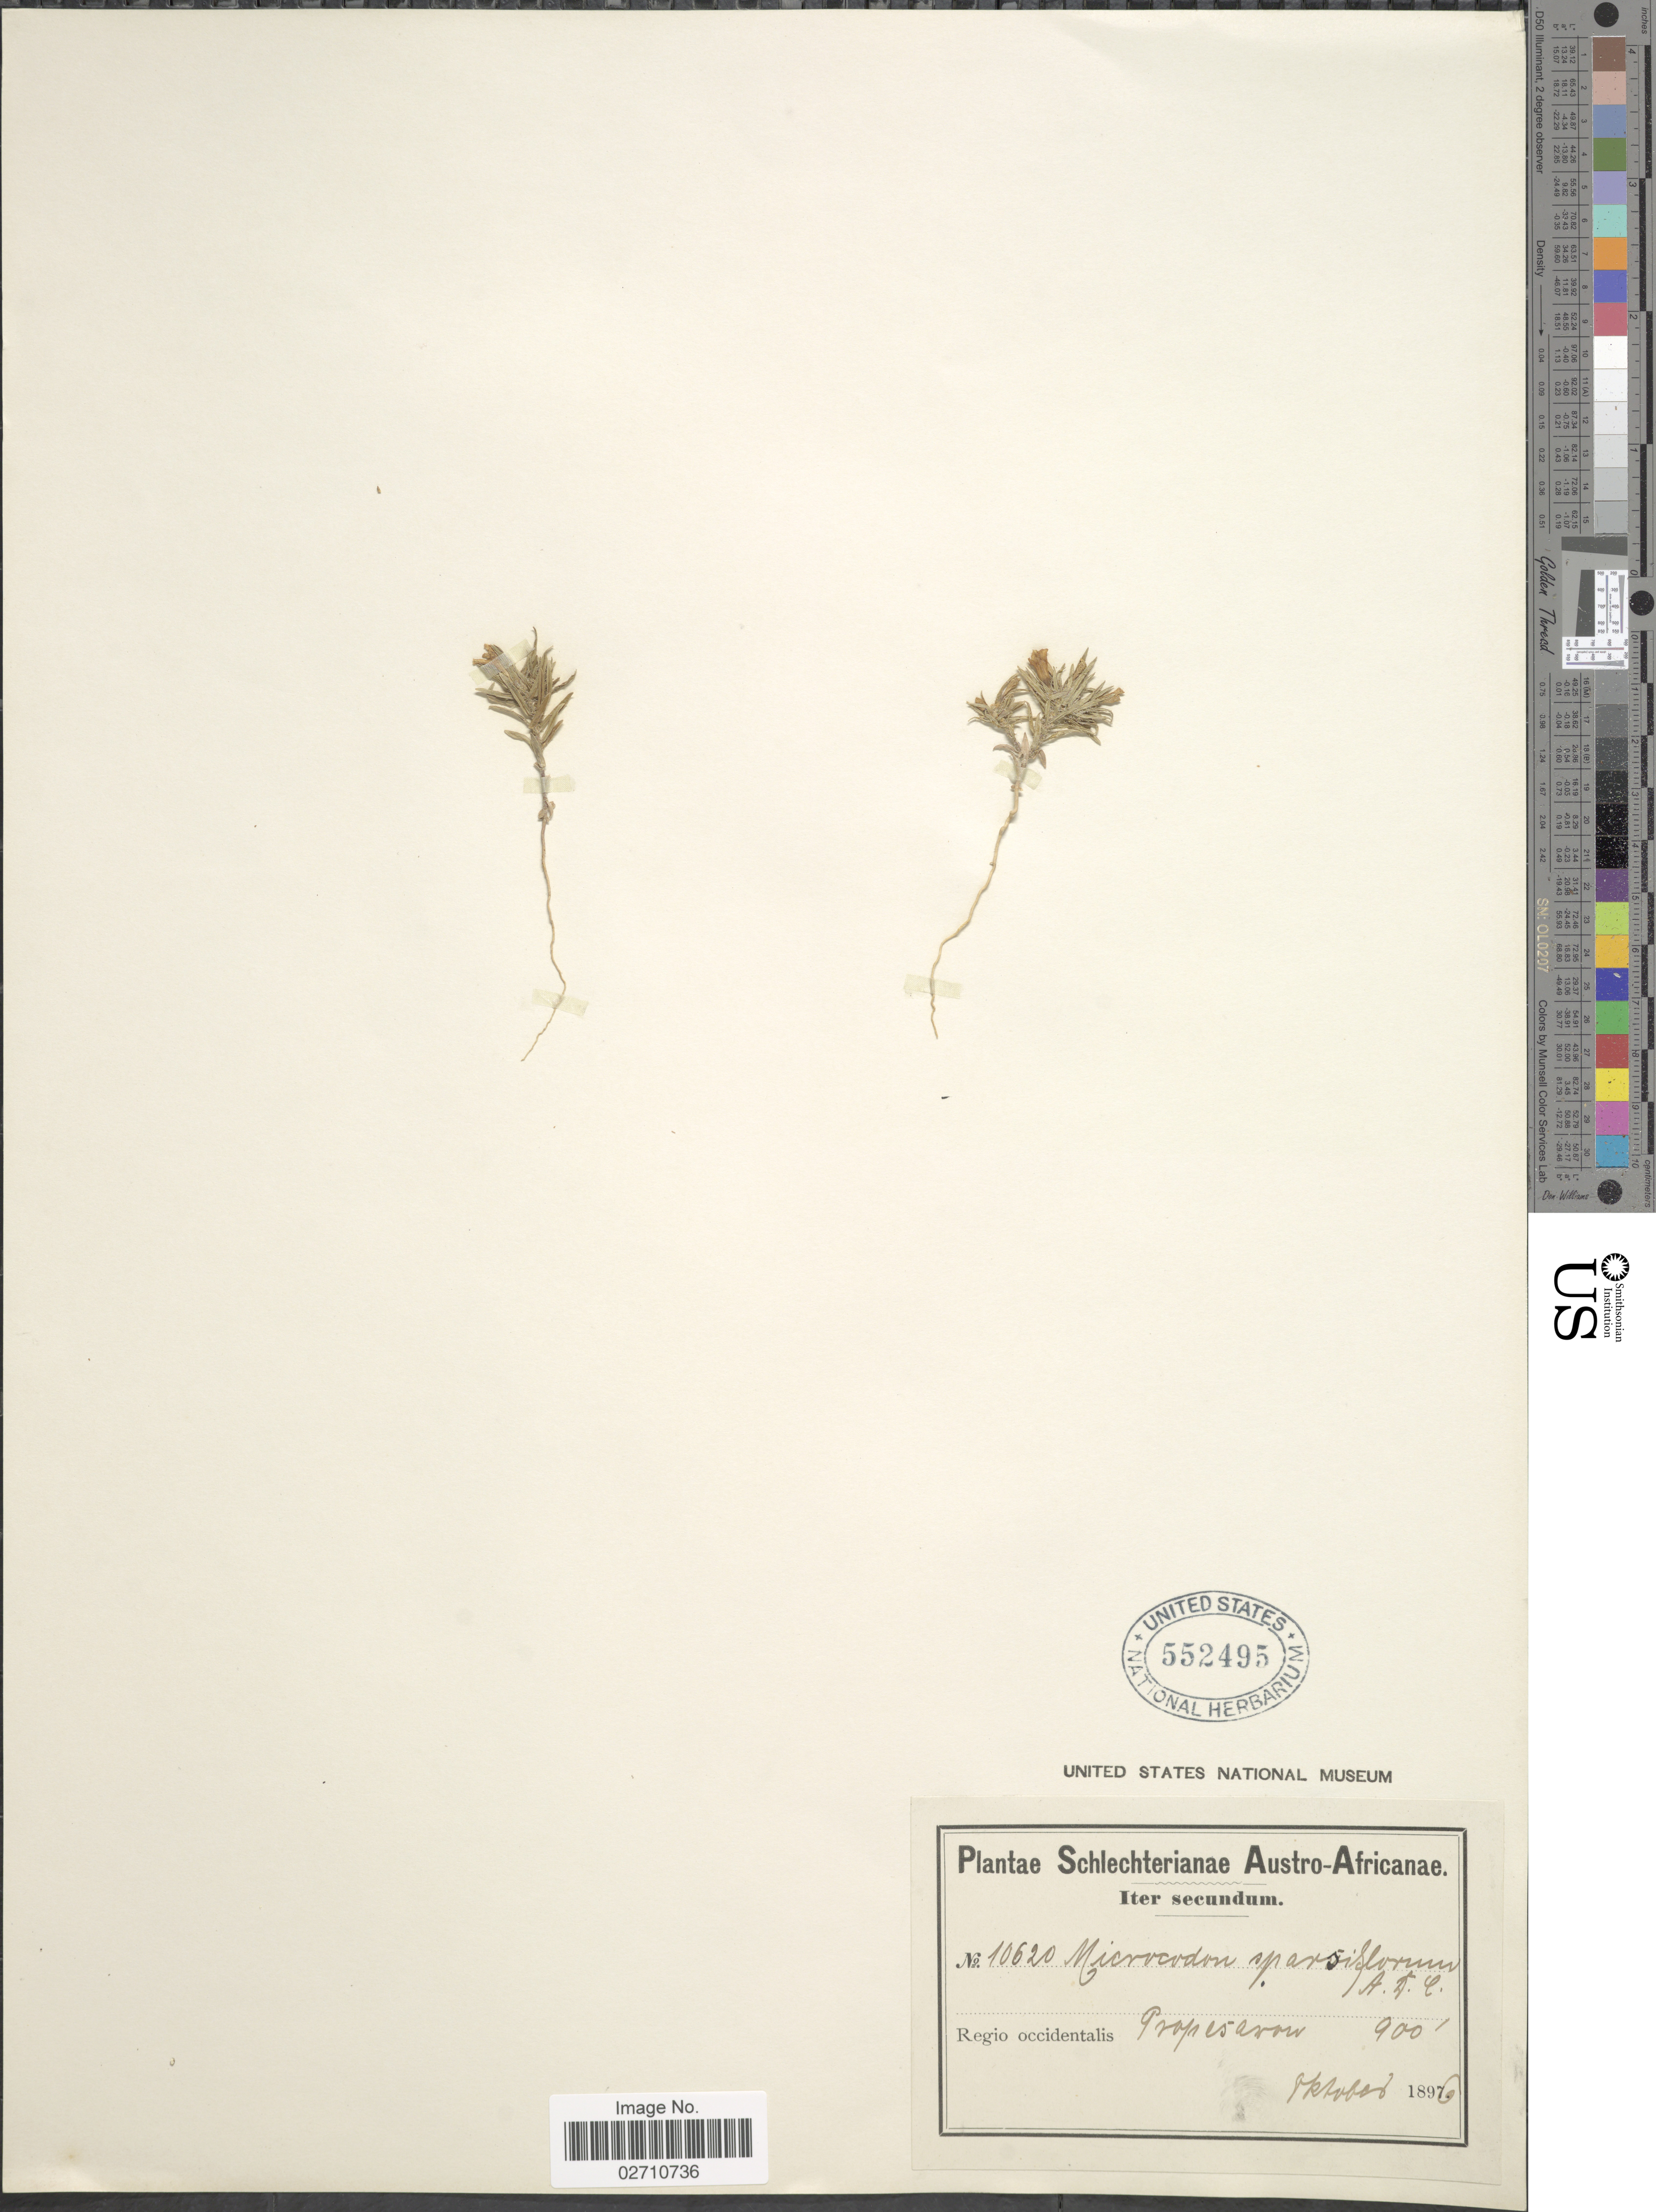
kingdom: Plantae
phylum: Tracheophyta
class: Magnoliopsida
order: Asterales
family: Campanulaceae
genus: Microcodon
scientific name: Microcodon sparsiflorus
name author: A. DC.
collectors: Schlechter, --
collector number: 10620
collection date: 1896-10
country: South Africa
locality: Austro-Africanae. Regio occidentalis, Propesaxon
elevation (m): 274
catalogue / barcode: US 552495